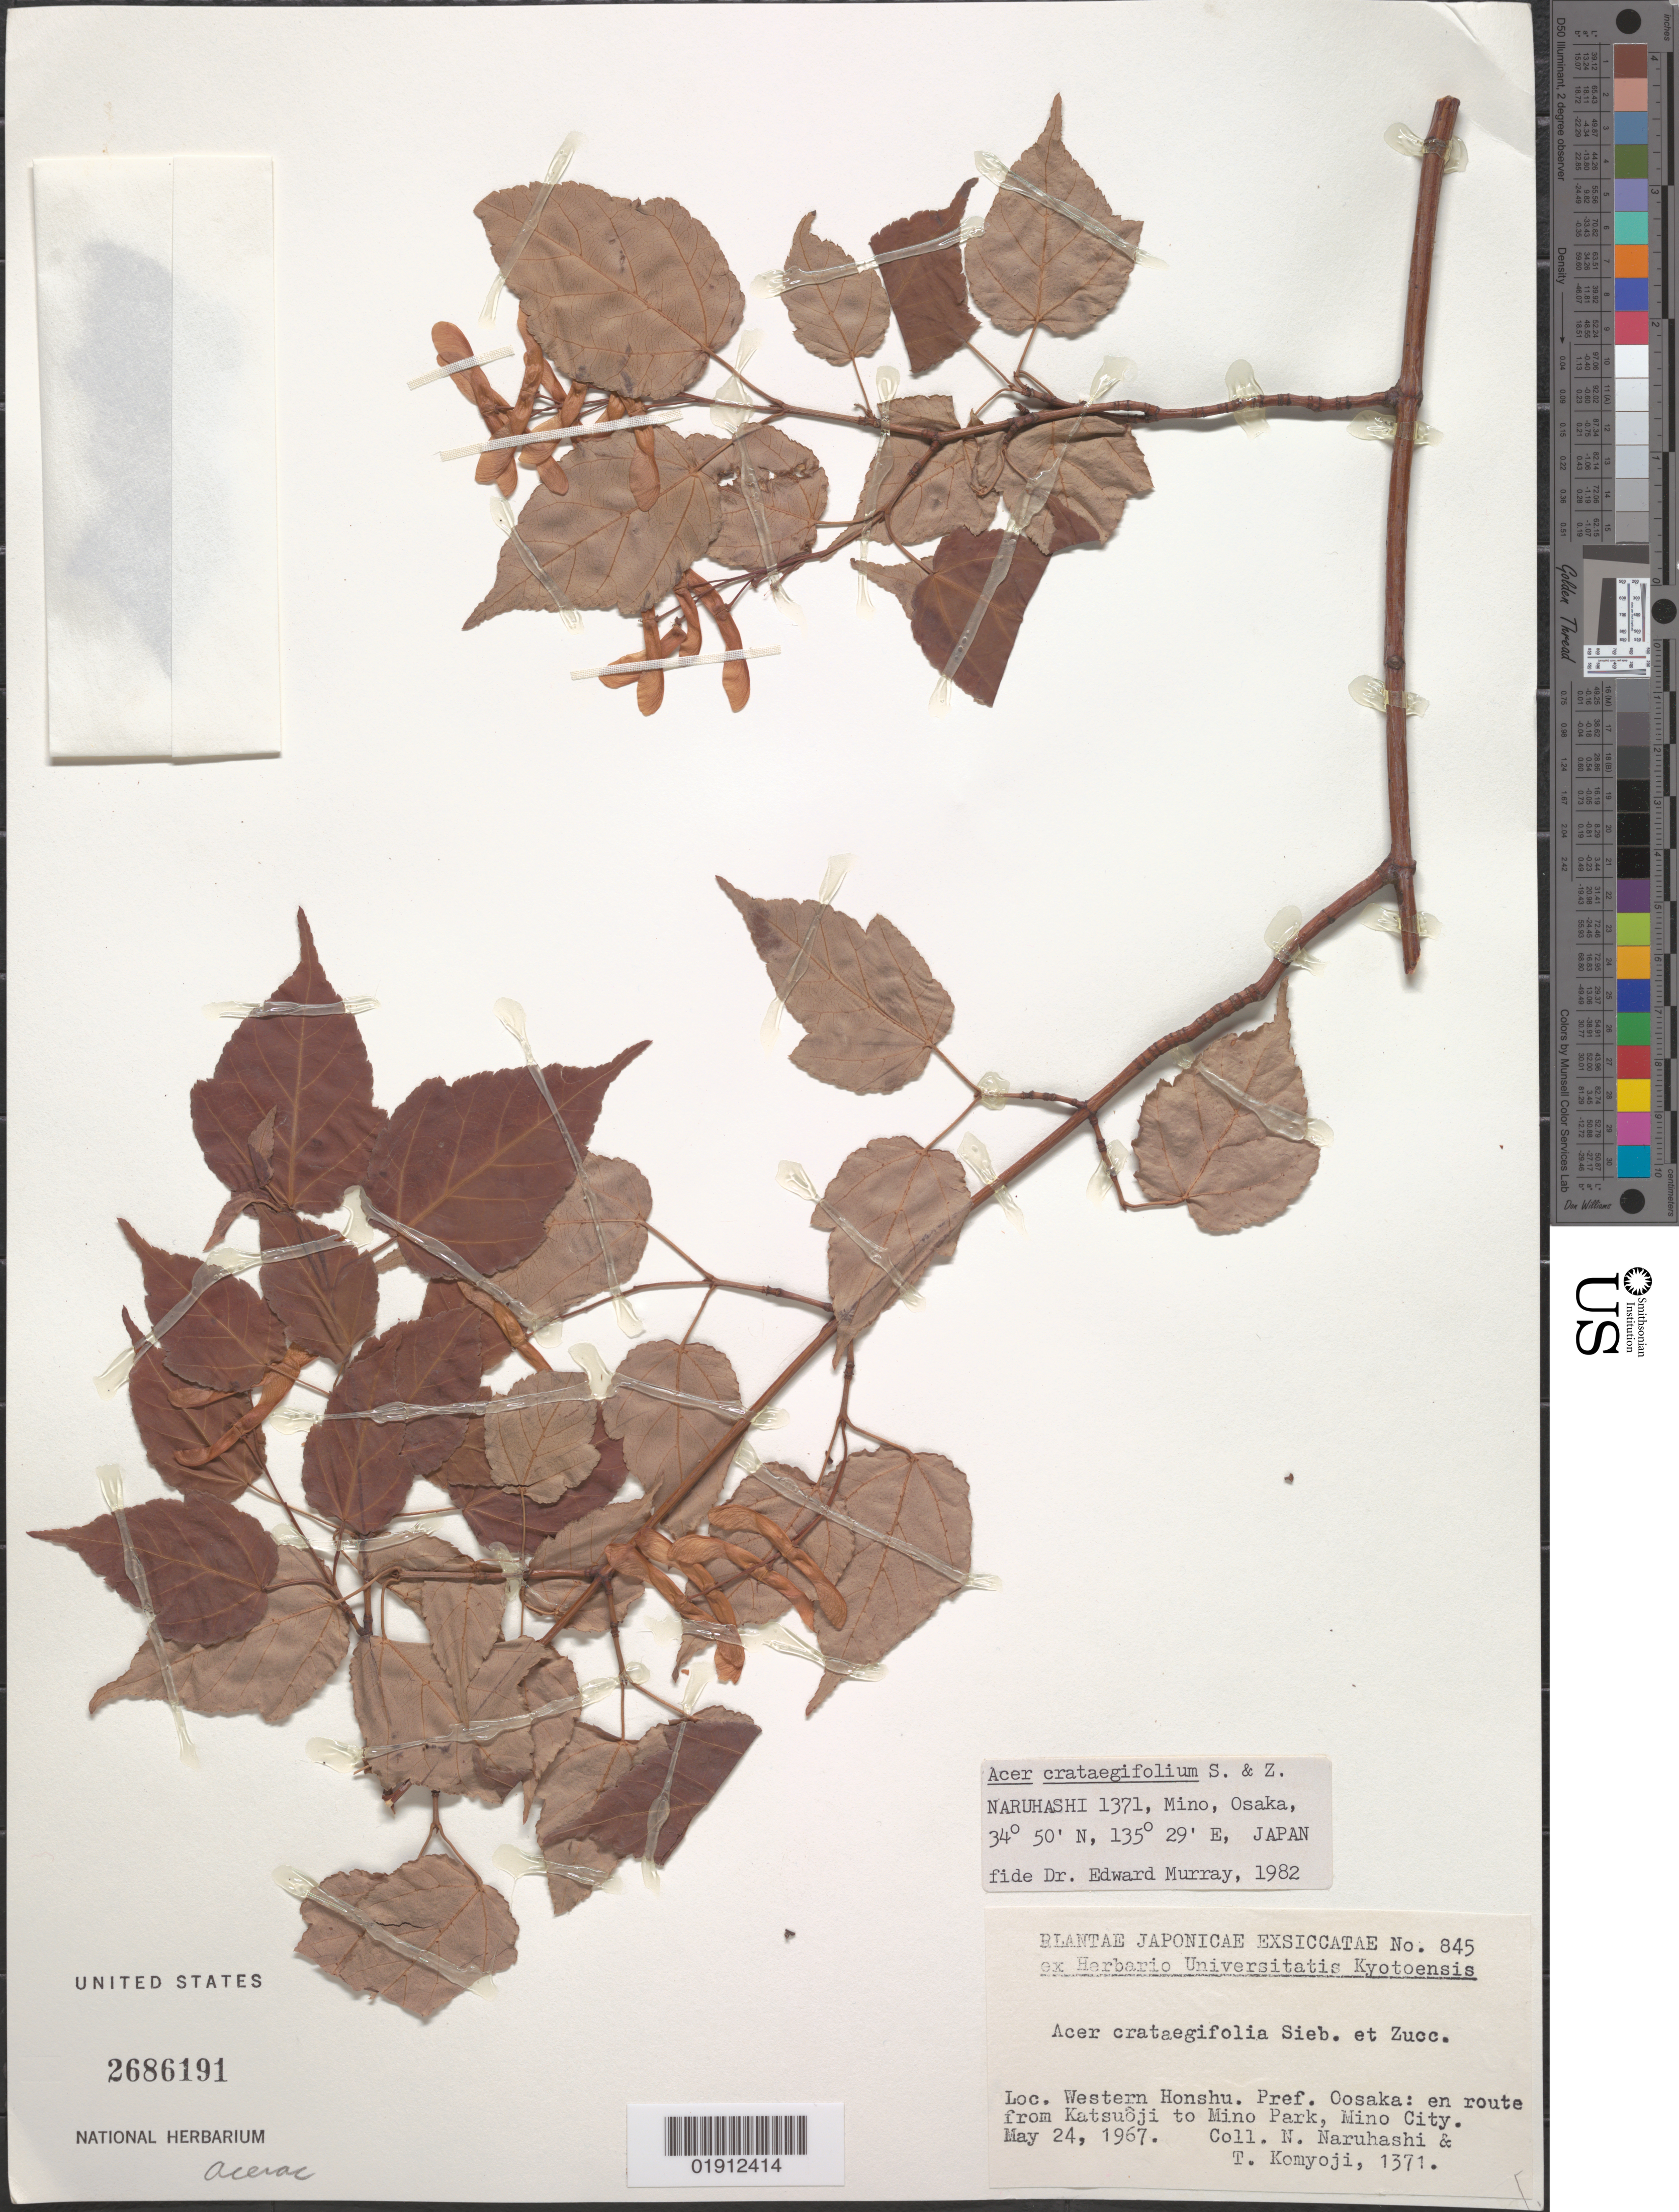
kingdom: Plantae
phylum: Tracheophyta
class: Magnoliopsida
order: Sapindales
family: Sapindaceae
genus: Acer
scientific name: Acer crataegifolium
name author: Siebold & Zucc.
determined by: Murray, Edward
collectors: N. Naruhashi & T. Komyoji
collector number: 1371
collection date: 1967-05-24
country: Japan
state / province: Osaka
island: Honshu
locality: Route from Katsuôji to Mino Park, Mino City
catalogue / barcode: US 2686191